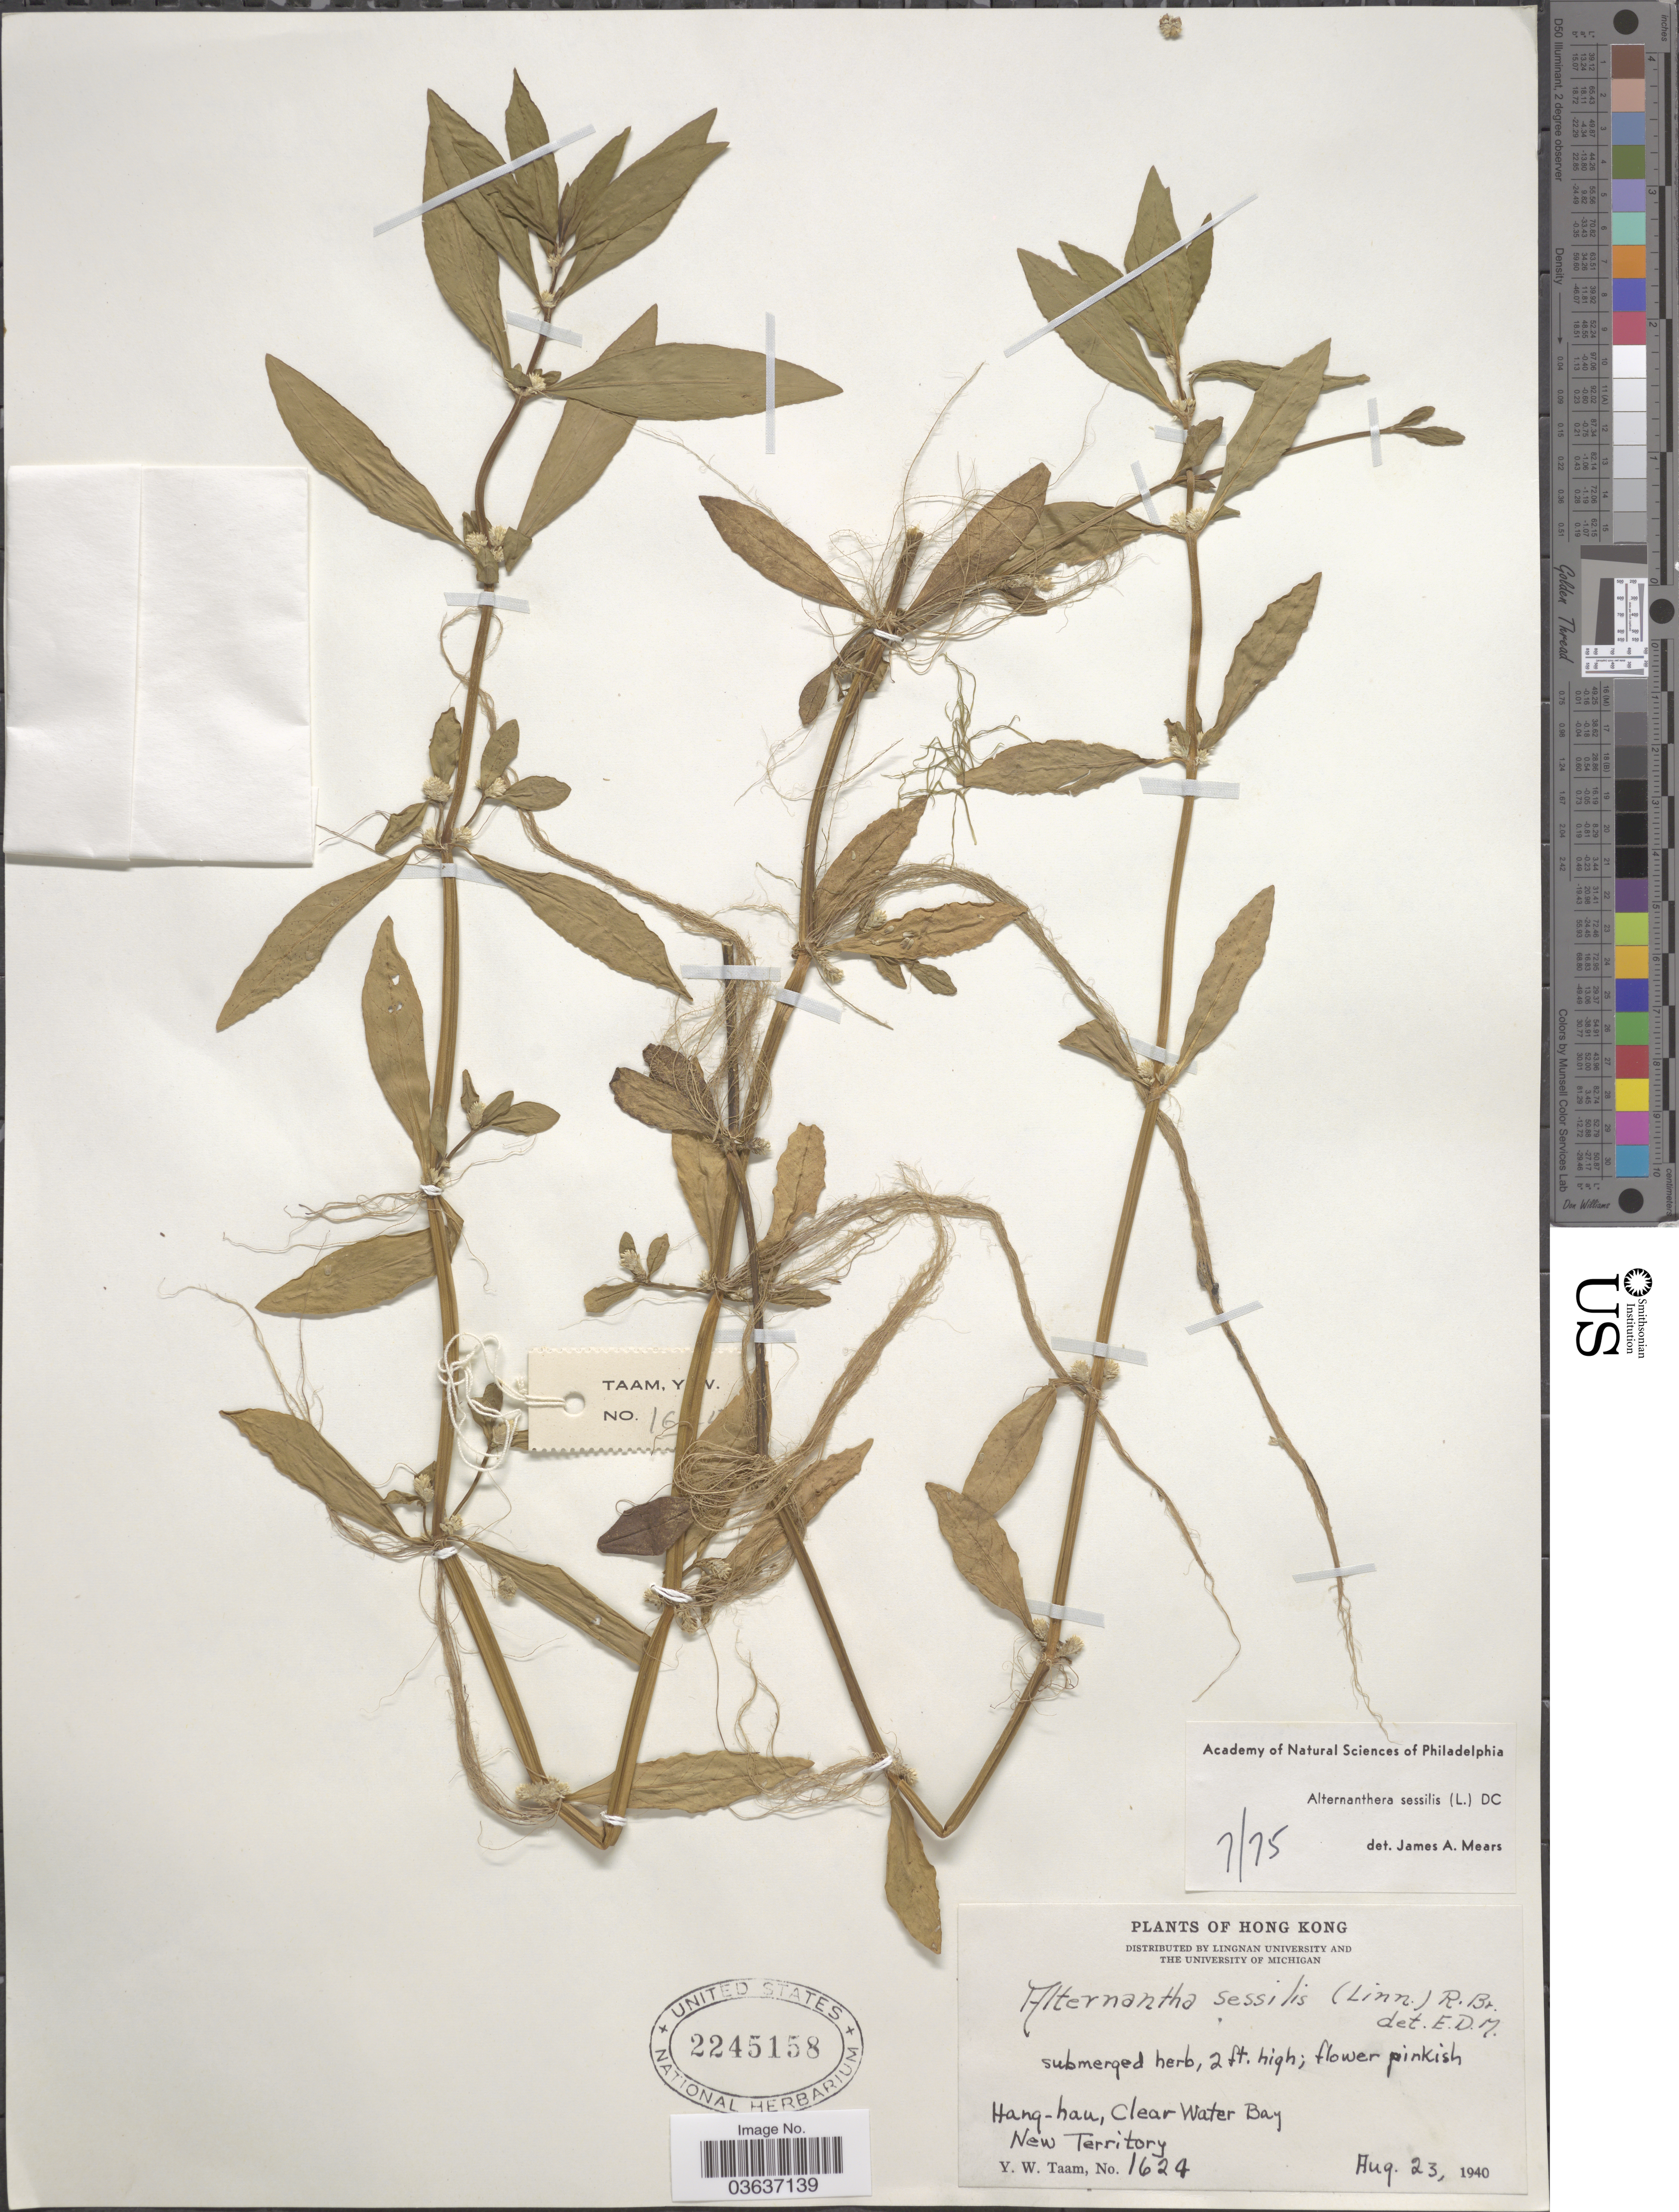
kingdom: Plantae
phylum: Tracheophyta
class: Magnoliopsida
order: Caryophyllales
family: Amaranthaceae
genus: Alternanthera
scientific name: Alternanthera sessilis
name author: (L.) DC.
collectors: Y. W. Taam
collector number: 1624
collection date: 1940-08-23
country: China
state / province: Hong Kong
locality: Hang-hau, Clear Water Bay New Territory.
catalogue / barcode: US 2245158